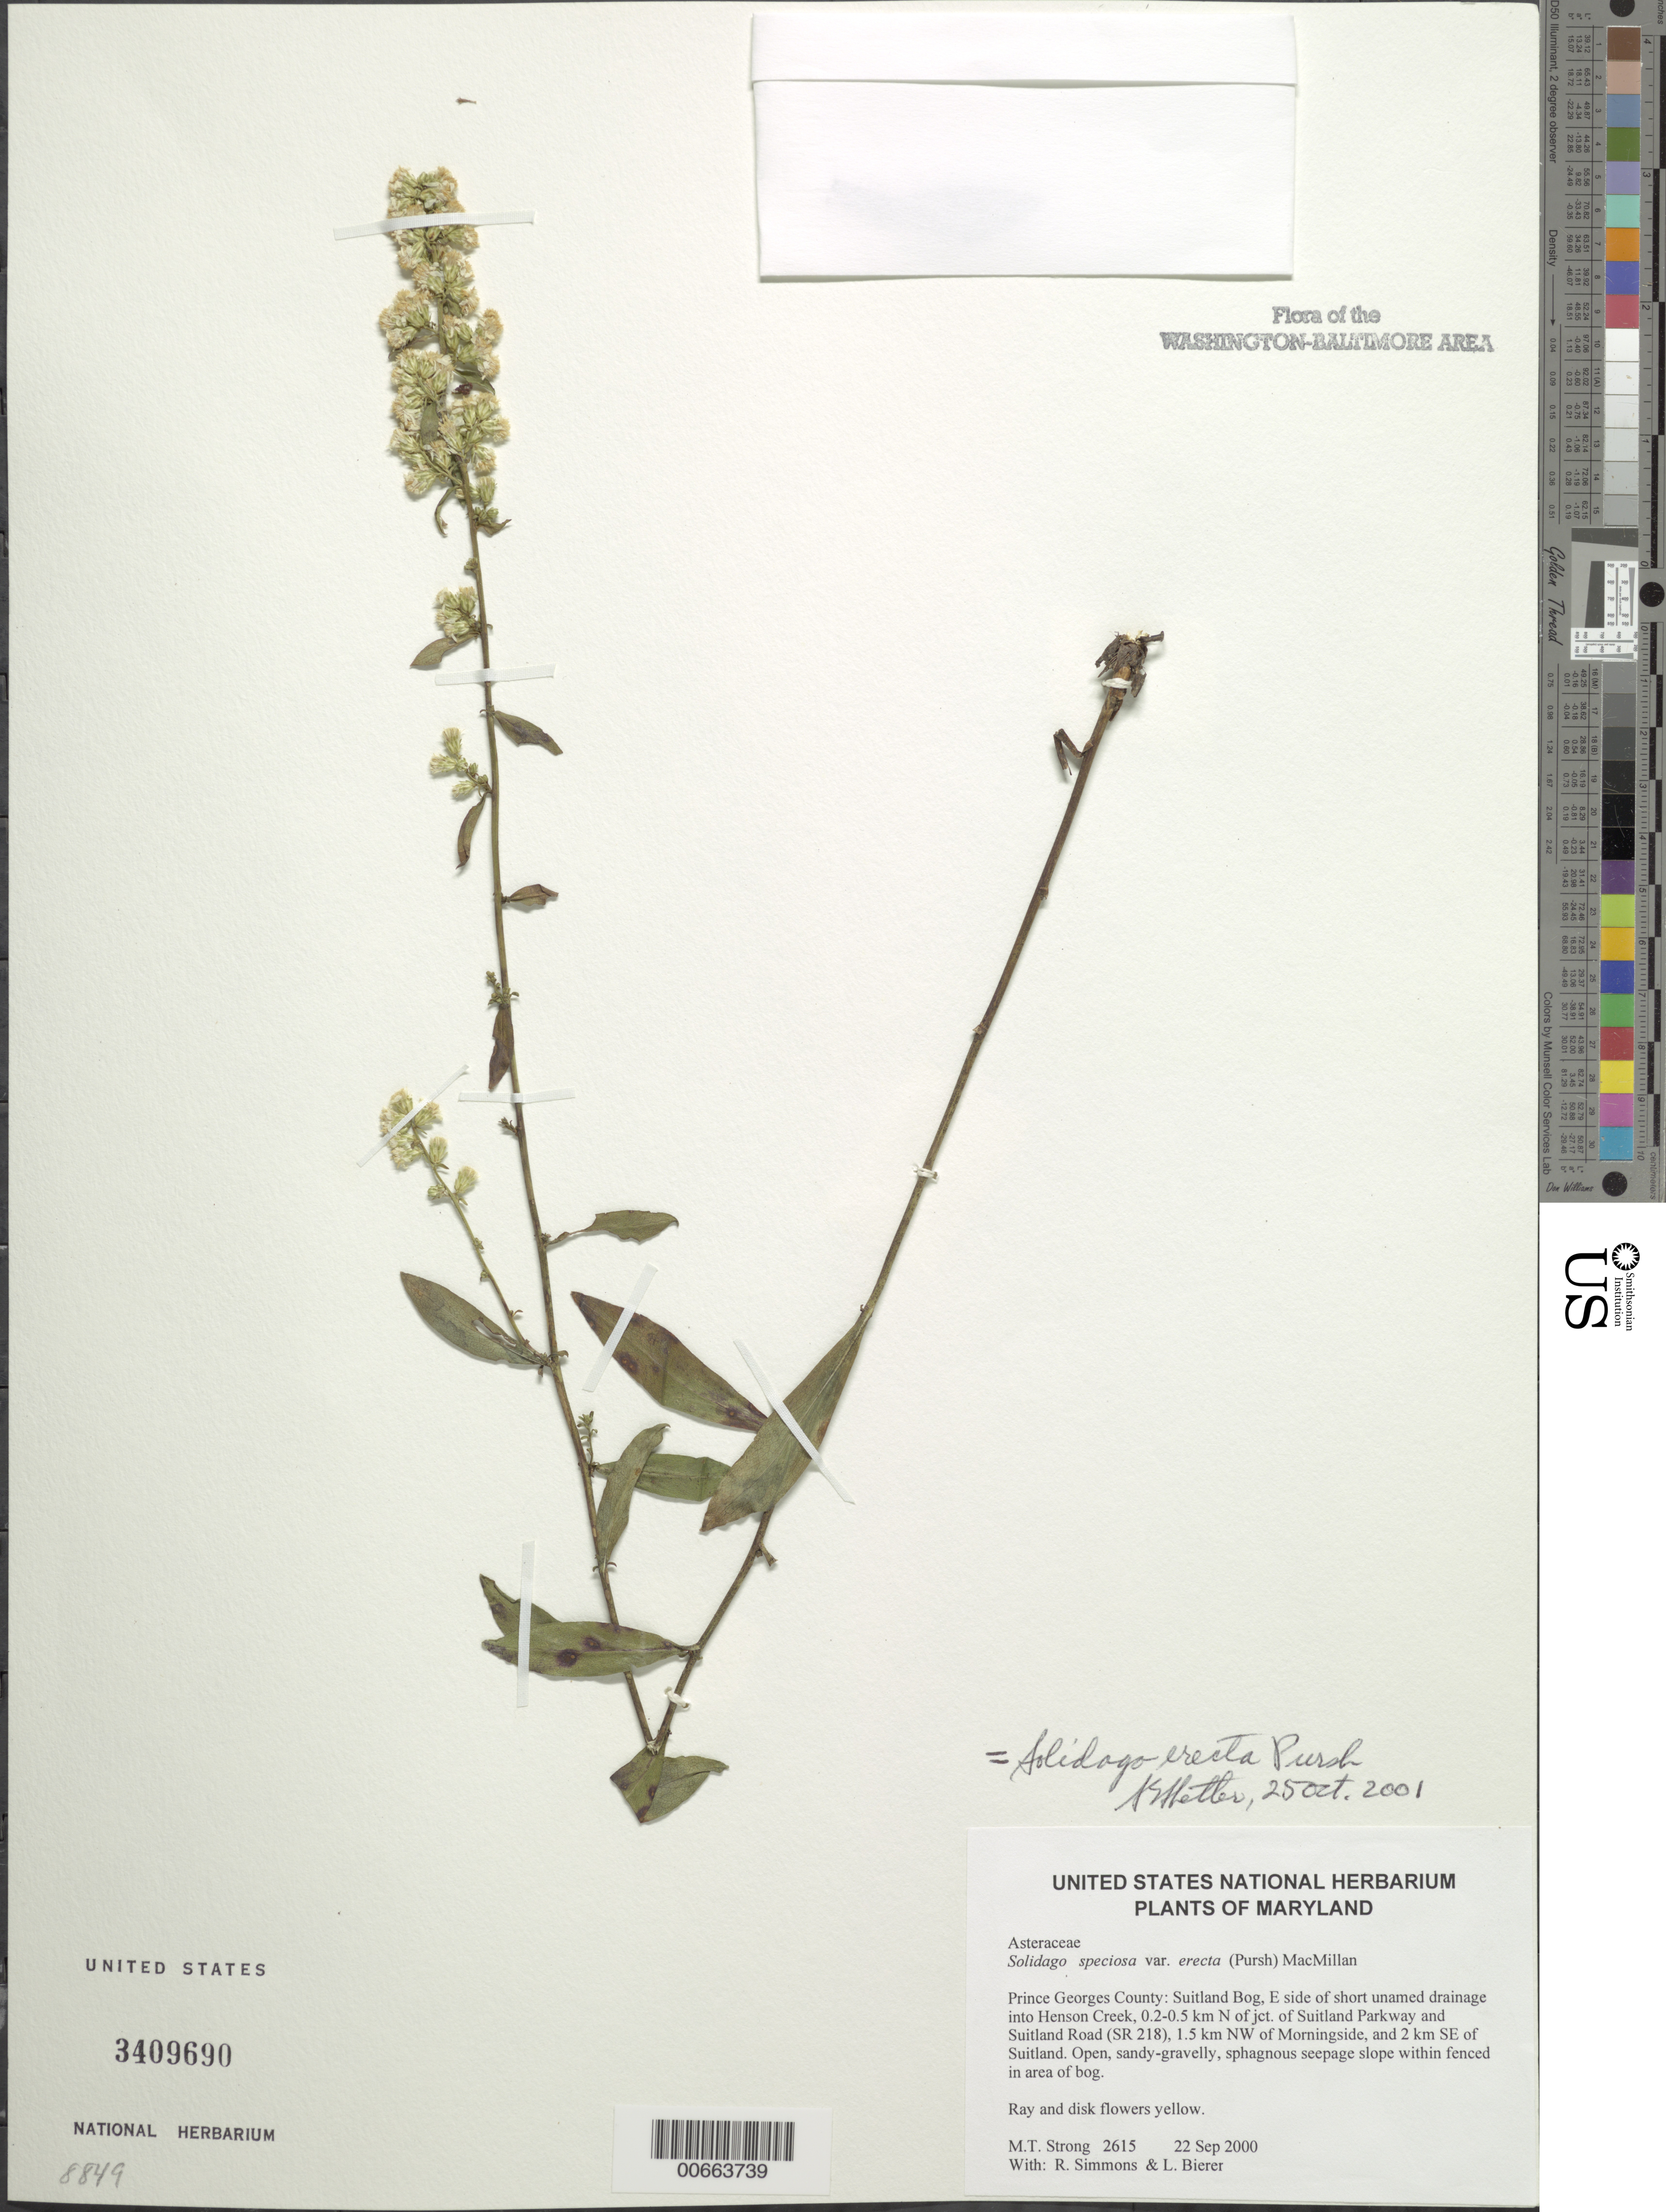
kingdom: Plantae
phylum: Tracheophyta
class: Magnoliopsida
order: Asterales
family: Asteraceae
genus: Solidago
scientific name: Solidago erecta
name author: Pursh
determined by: Shetler, Stanwyn G., (US), NMNH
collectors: M. T. Strong, R. Simmons & L. Beier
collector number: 2615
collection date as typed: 22 Sep 2000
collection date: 2000-09-22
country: United States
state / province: Maryland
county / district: Prince George's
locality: Suitland Bog, E side of short unamed drainage into Henson Creek, 0.2-0.5 km N of jct. of Suitland Parkway and Suitland Road (SR 218), 1.5 km NW of Morningside, and 2 km SE of Suitland.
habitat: Open, gravelly, sphagnous seepage slope within fenced in area of bog.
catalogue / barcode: US 3409690